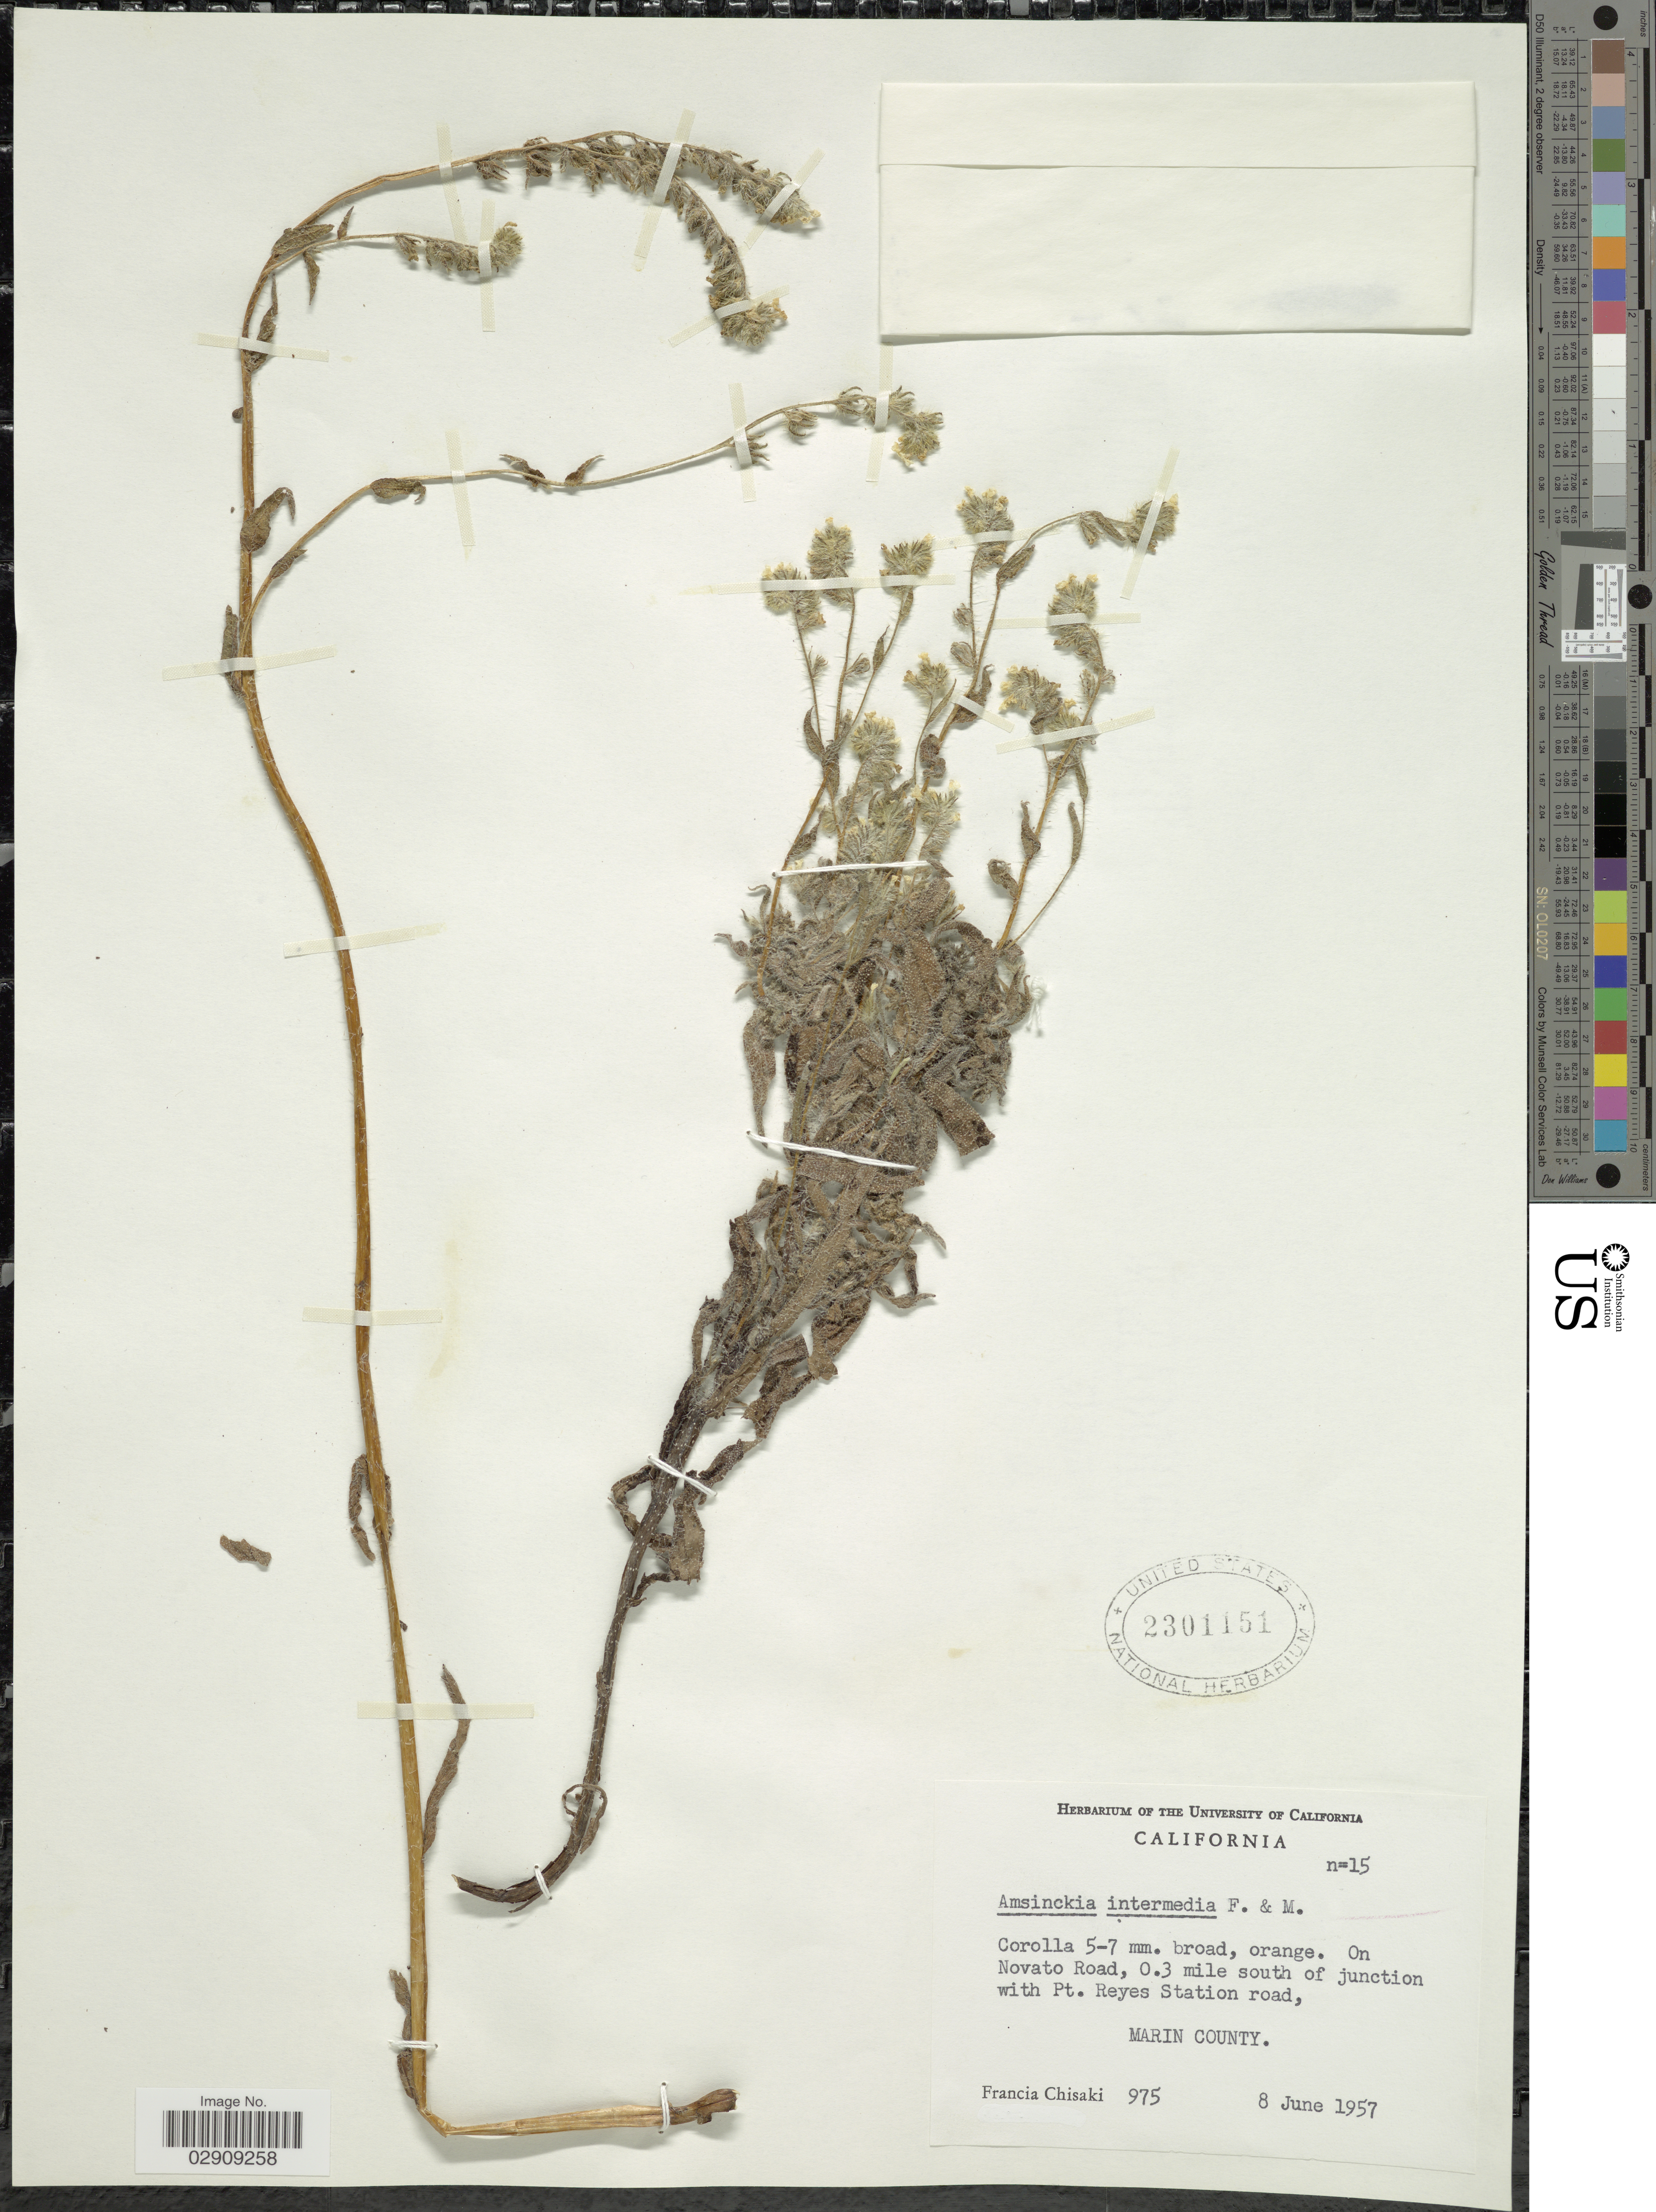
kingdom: Plantae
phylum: Tracheophyta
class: Magnoliopsida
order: Boraginales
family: Boraginaceae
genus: Amsinckia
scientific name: Amsinckia menziesii var. intermedia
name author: (Fisch. & C.A. Mey.) Ganders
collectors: F. Chisaki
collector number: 975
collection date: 1957-06-08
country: United States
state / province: California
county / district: Marin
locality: On Novato Road, 0.3 mile south of junction with Pt. Reyes Station road, Marin County.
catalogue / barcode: US 2301151